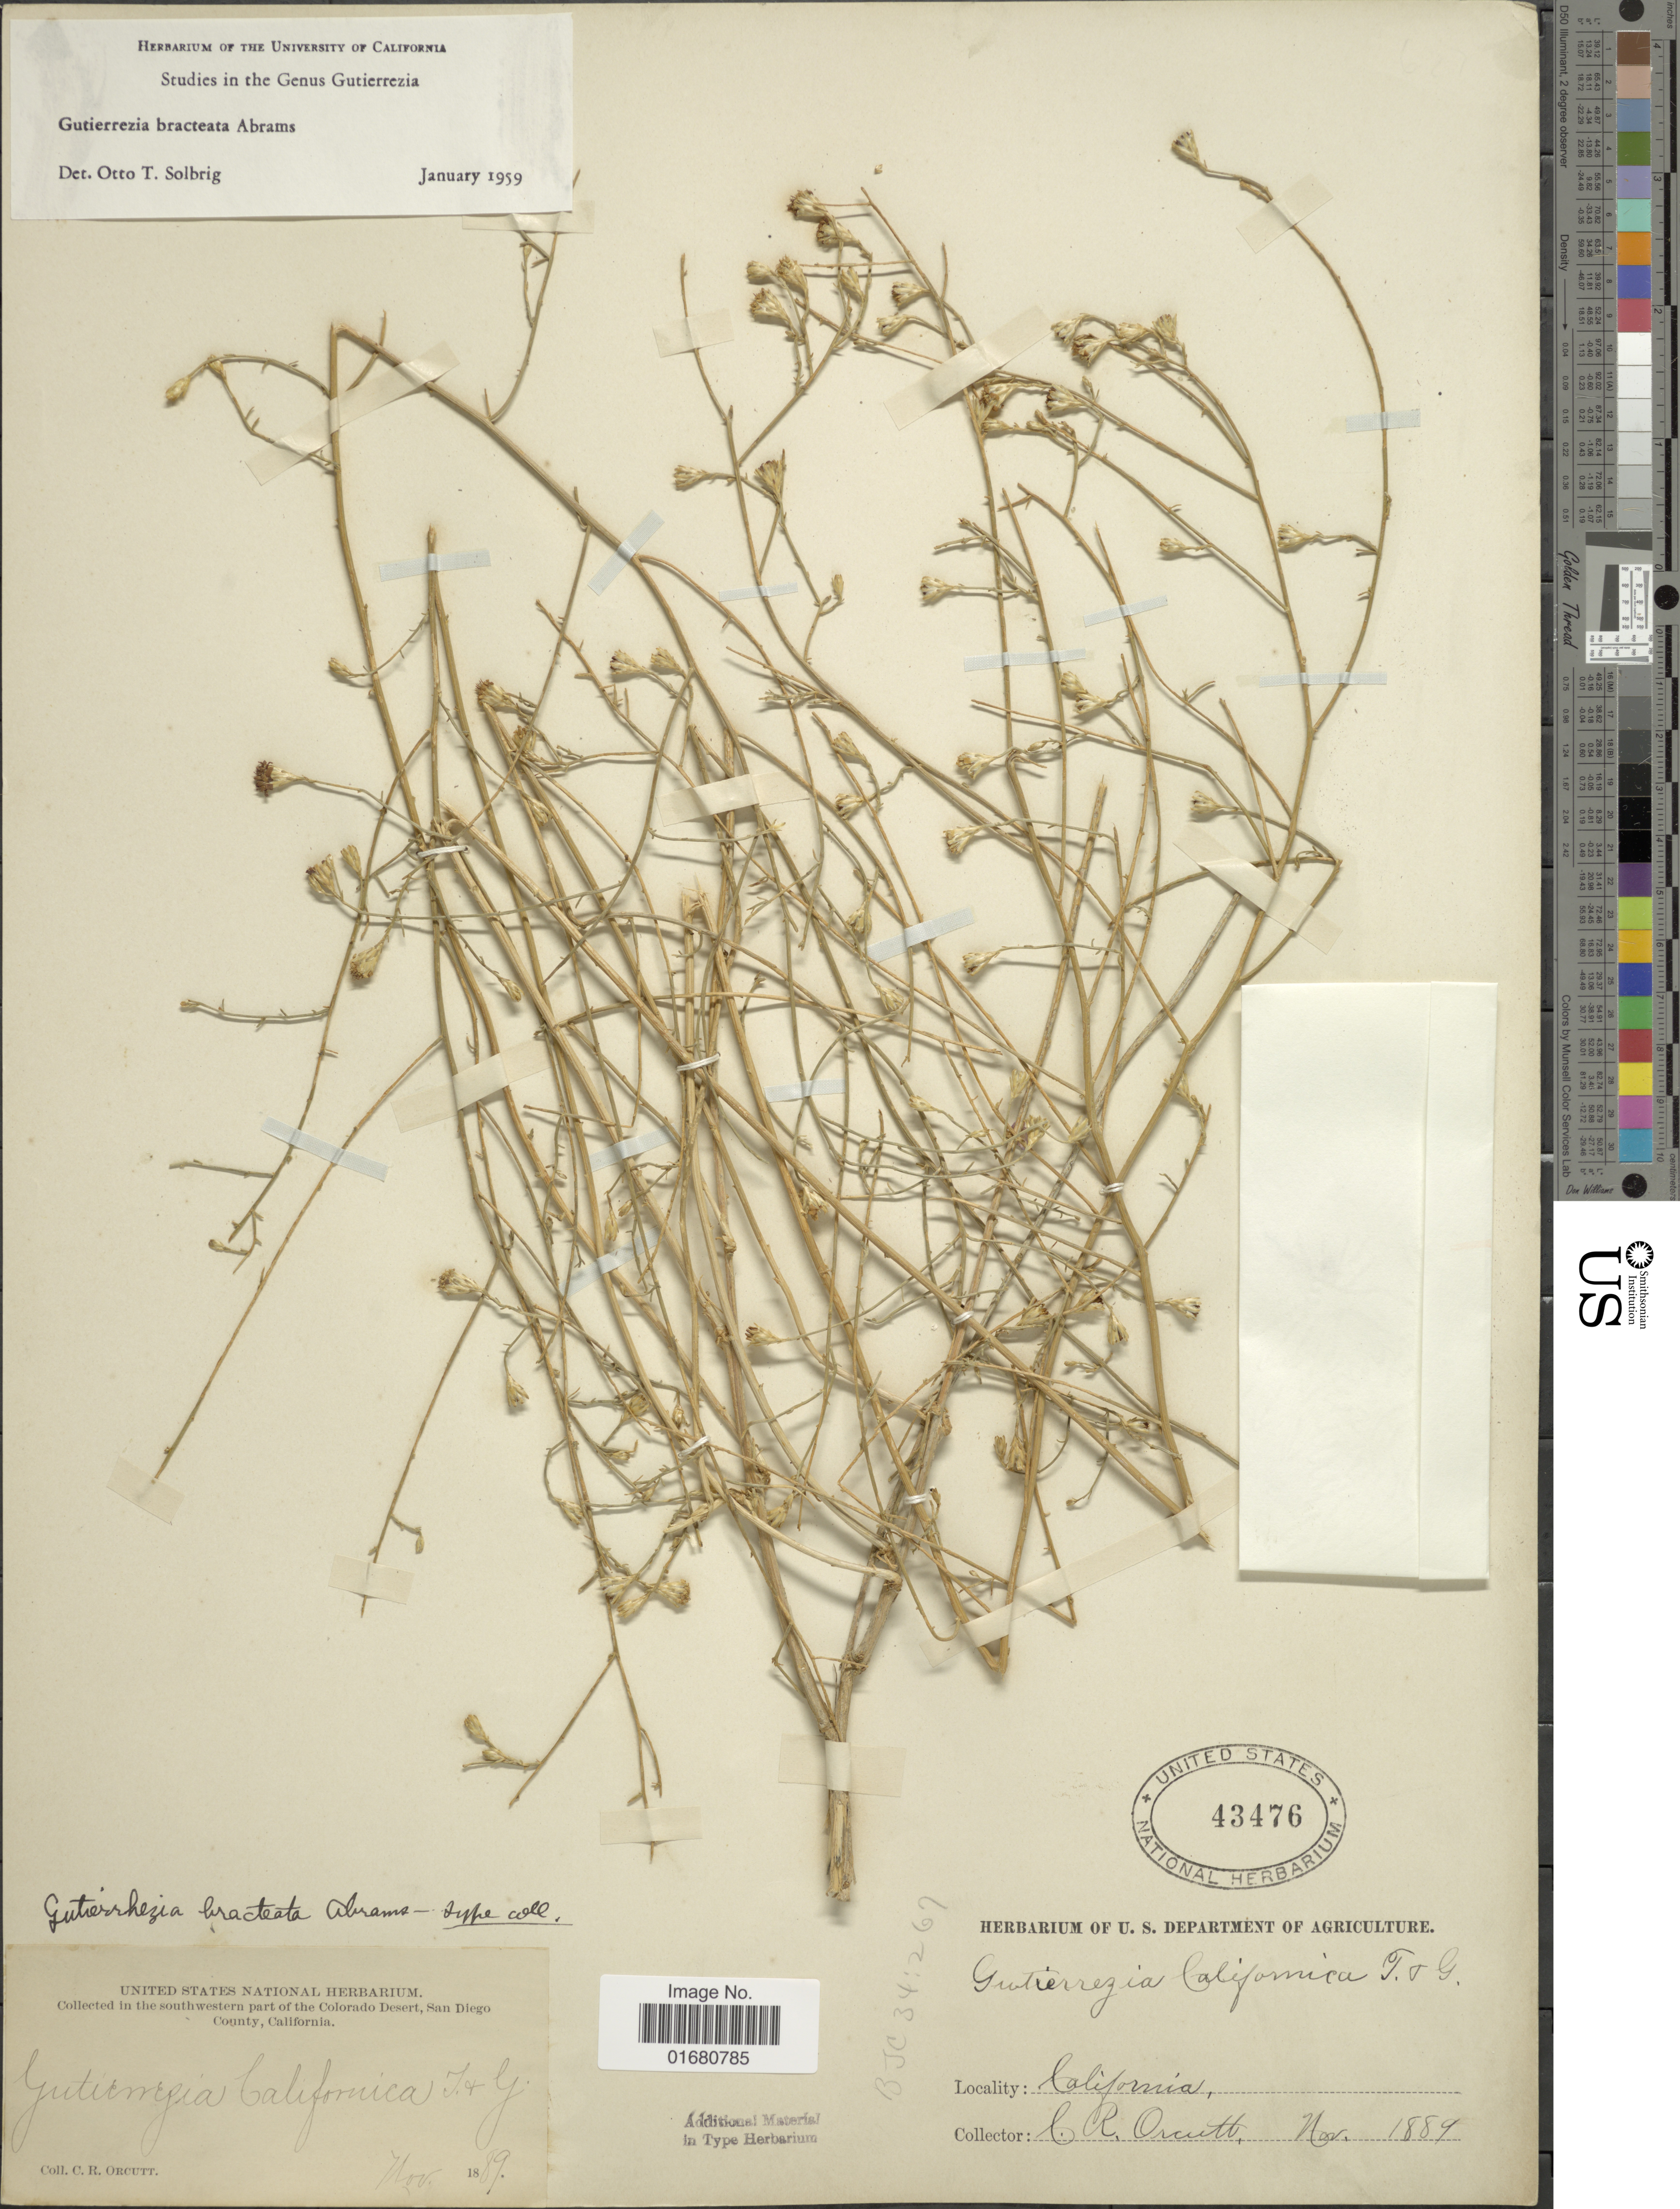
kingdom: Plantae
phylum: Tracheophyta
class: Magnoliopsida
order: Asterales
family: Asteraceae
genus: Gutierrezia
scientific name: Gutierrezia bracteata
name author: Abrams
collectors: C. R. Orcutt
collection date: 1889-11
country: United States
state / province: California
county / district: San Diego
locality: In the southwestern part of the Colorado Desert, San Diego County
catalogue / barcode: US 43476